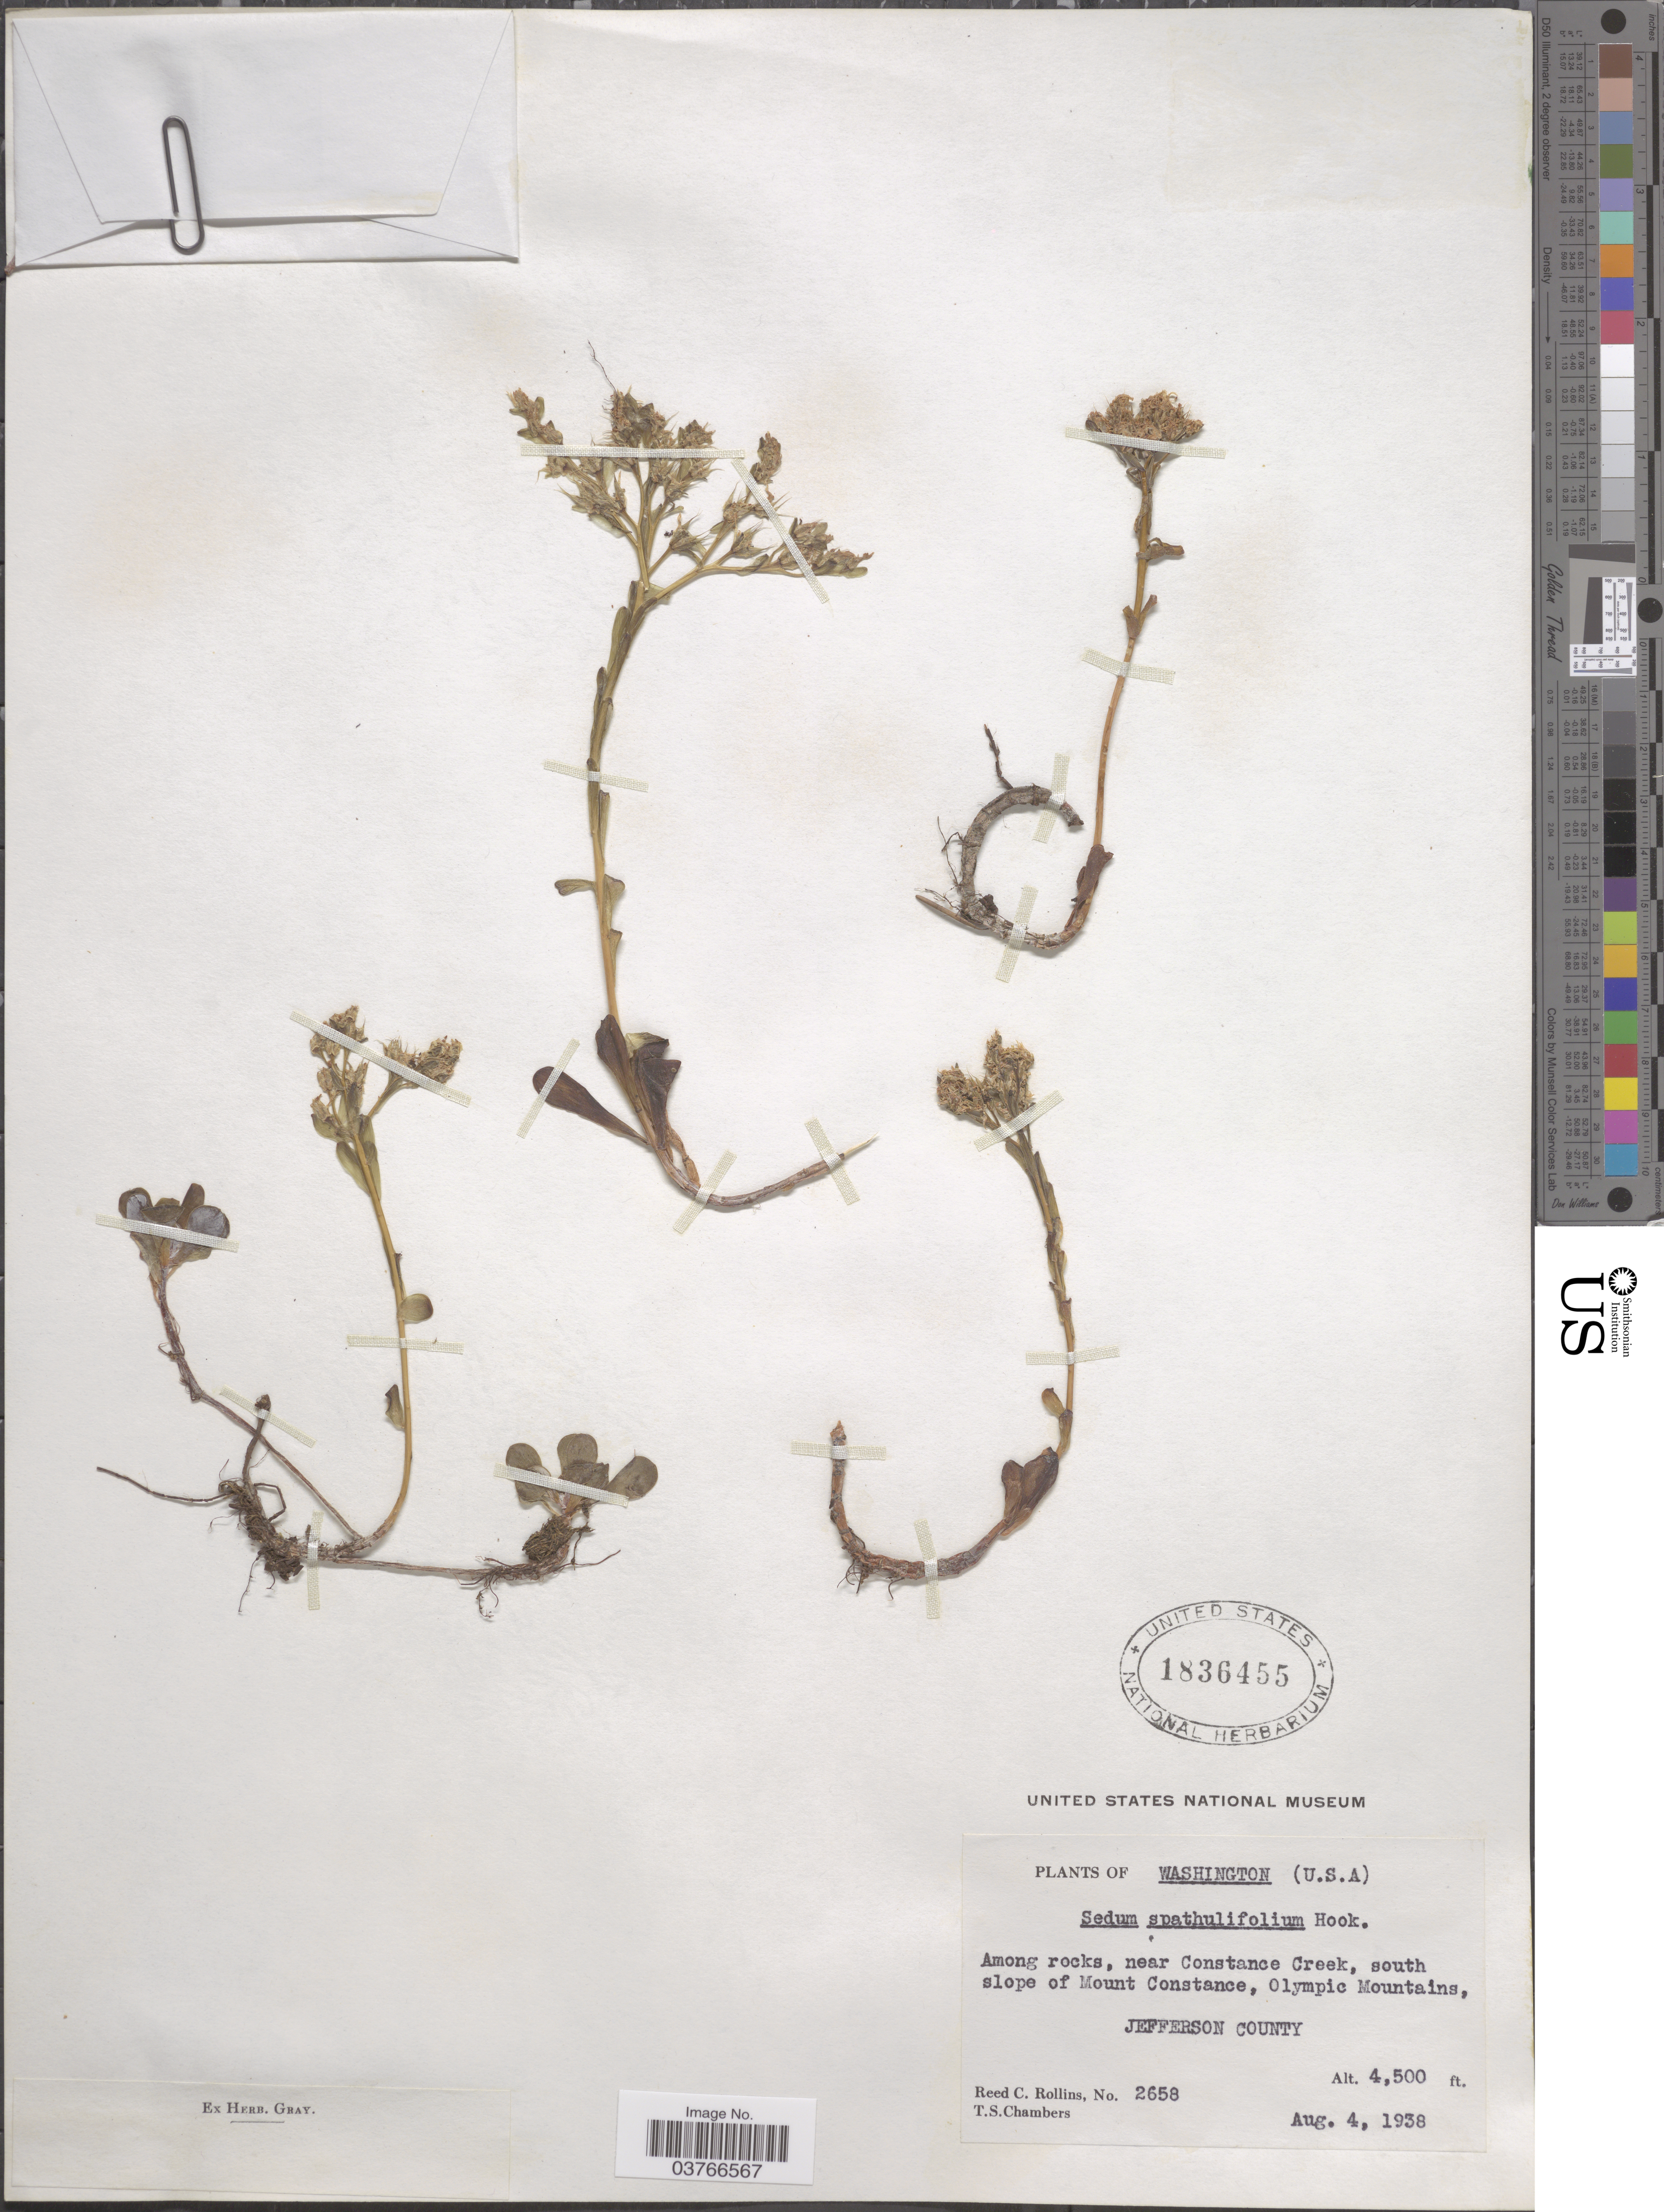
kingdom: Plantae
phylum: Tracheophyta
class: Magnoliopsida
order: Saxifragales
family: Crassulaceae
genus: Sedum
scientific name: Sedum spathulifolium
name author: Hook.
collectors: R. C. Rollins & T. Chambers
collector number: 2658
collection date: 1938-08-04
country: United States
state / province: Washington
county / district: Jefferson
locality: Among rocks, near Constance Creek, south slope of Mount Constance, Olympic Mountains, Jefferson County.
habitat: among rocks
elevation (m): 1372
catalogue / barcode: US 1836455